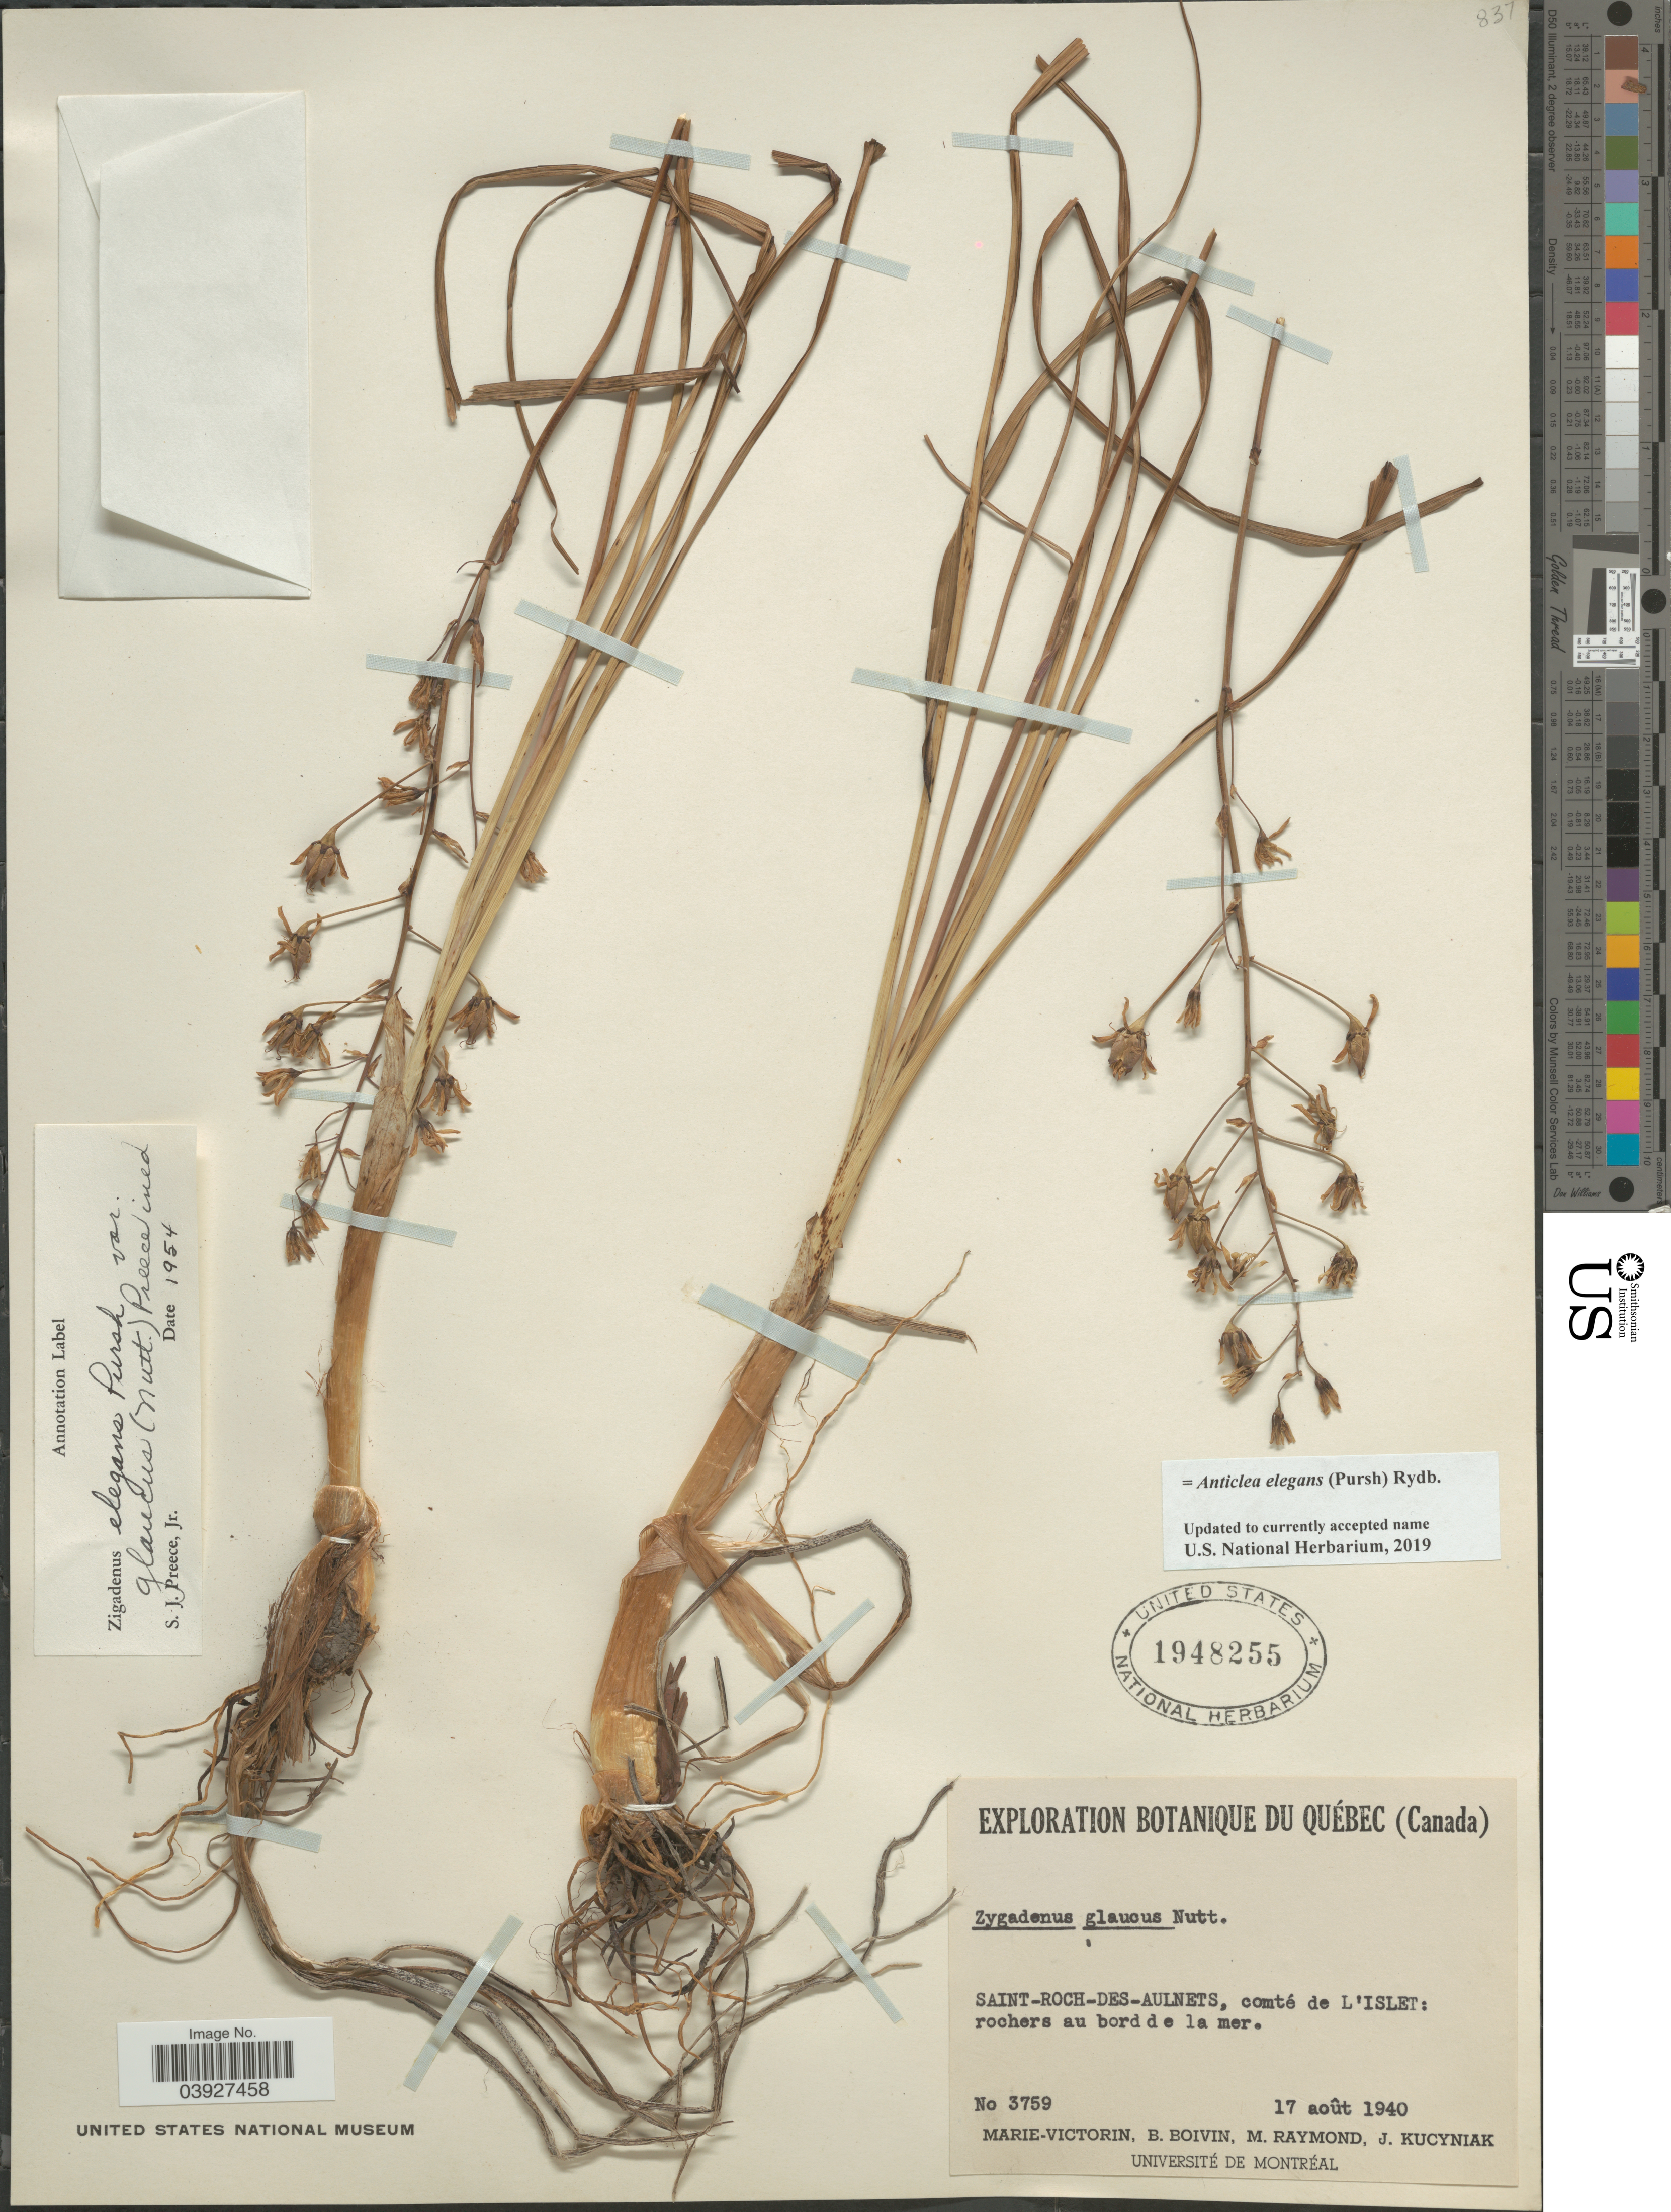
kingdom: Plantae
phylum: Tracheophyta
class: Liliopsida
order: Liliales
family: Melanthiaceae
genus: Anticlea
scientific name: Anticlea elegans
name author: (Pursh) Rydb.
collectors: -. Marie-Victorin, J. R. B. Boivin, M. Raymond & J. Kucyniak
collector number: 3759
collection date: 1940-08-17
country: Canada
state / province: Quebec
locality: Saint-Roch-Des-Aulnets, comté de L'Islet: rochers au bord d e la mer.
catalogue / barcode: US 1948255